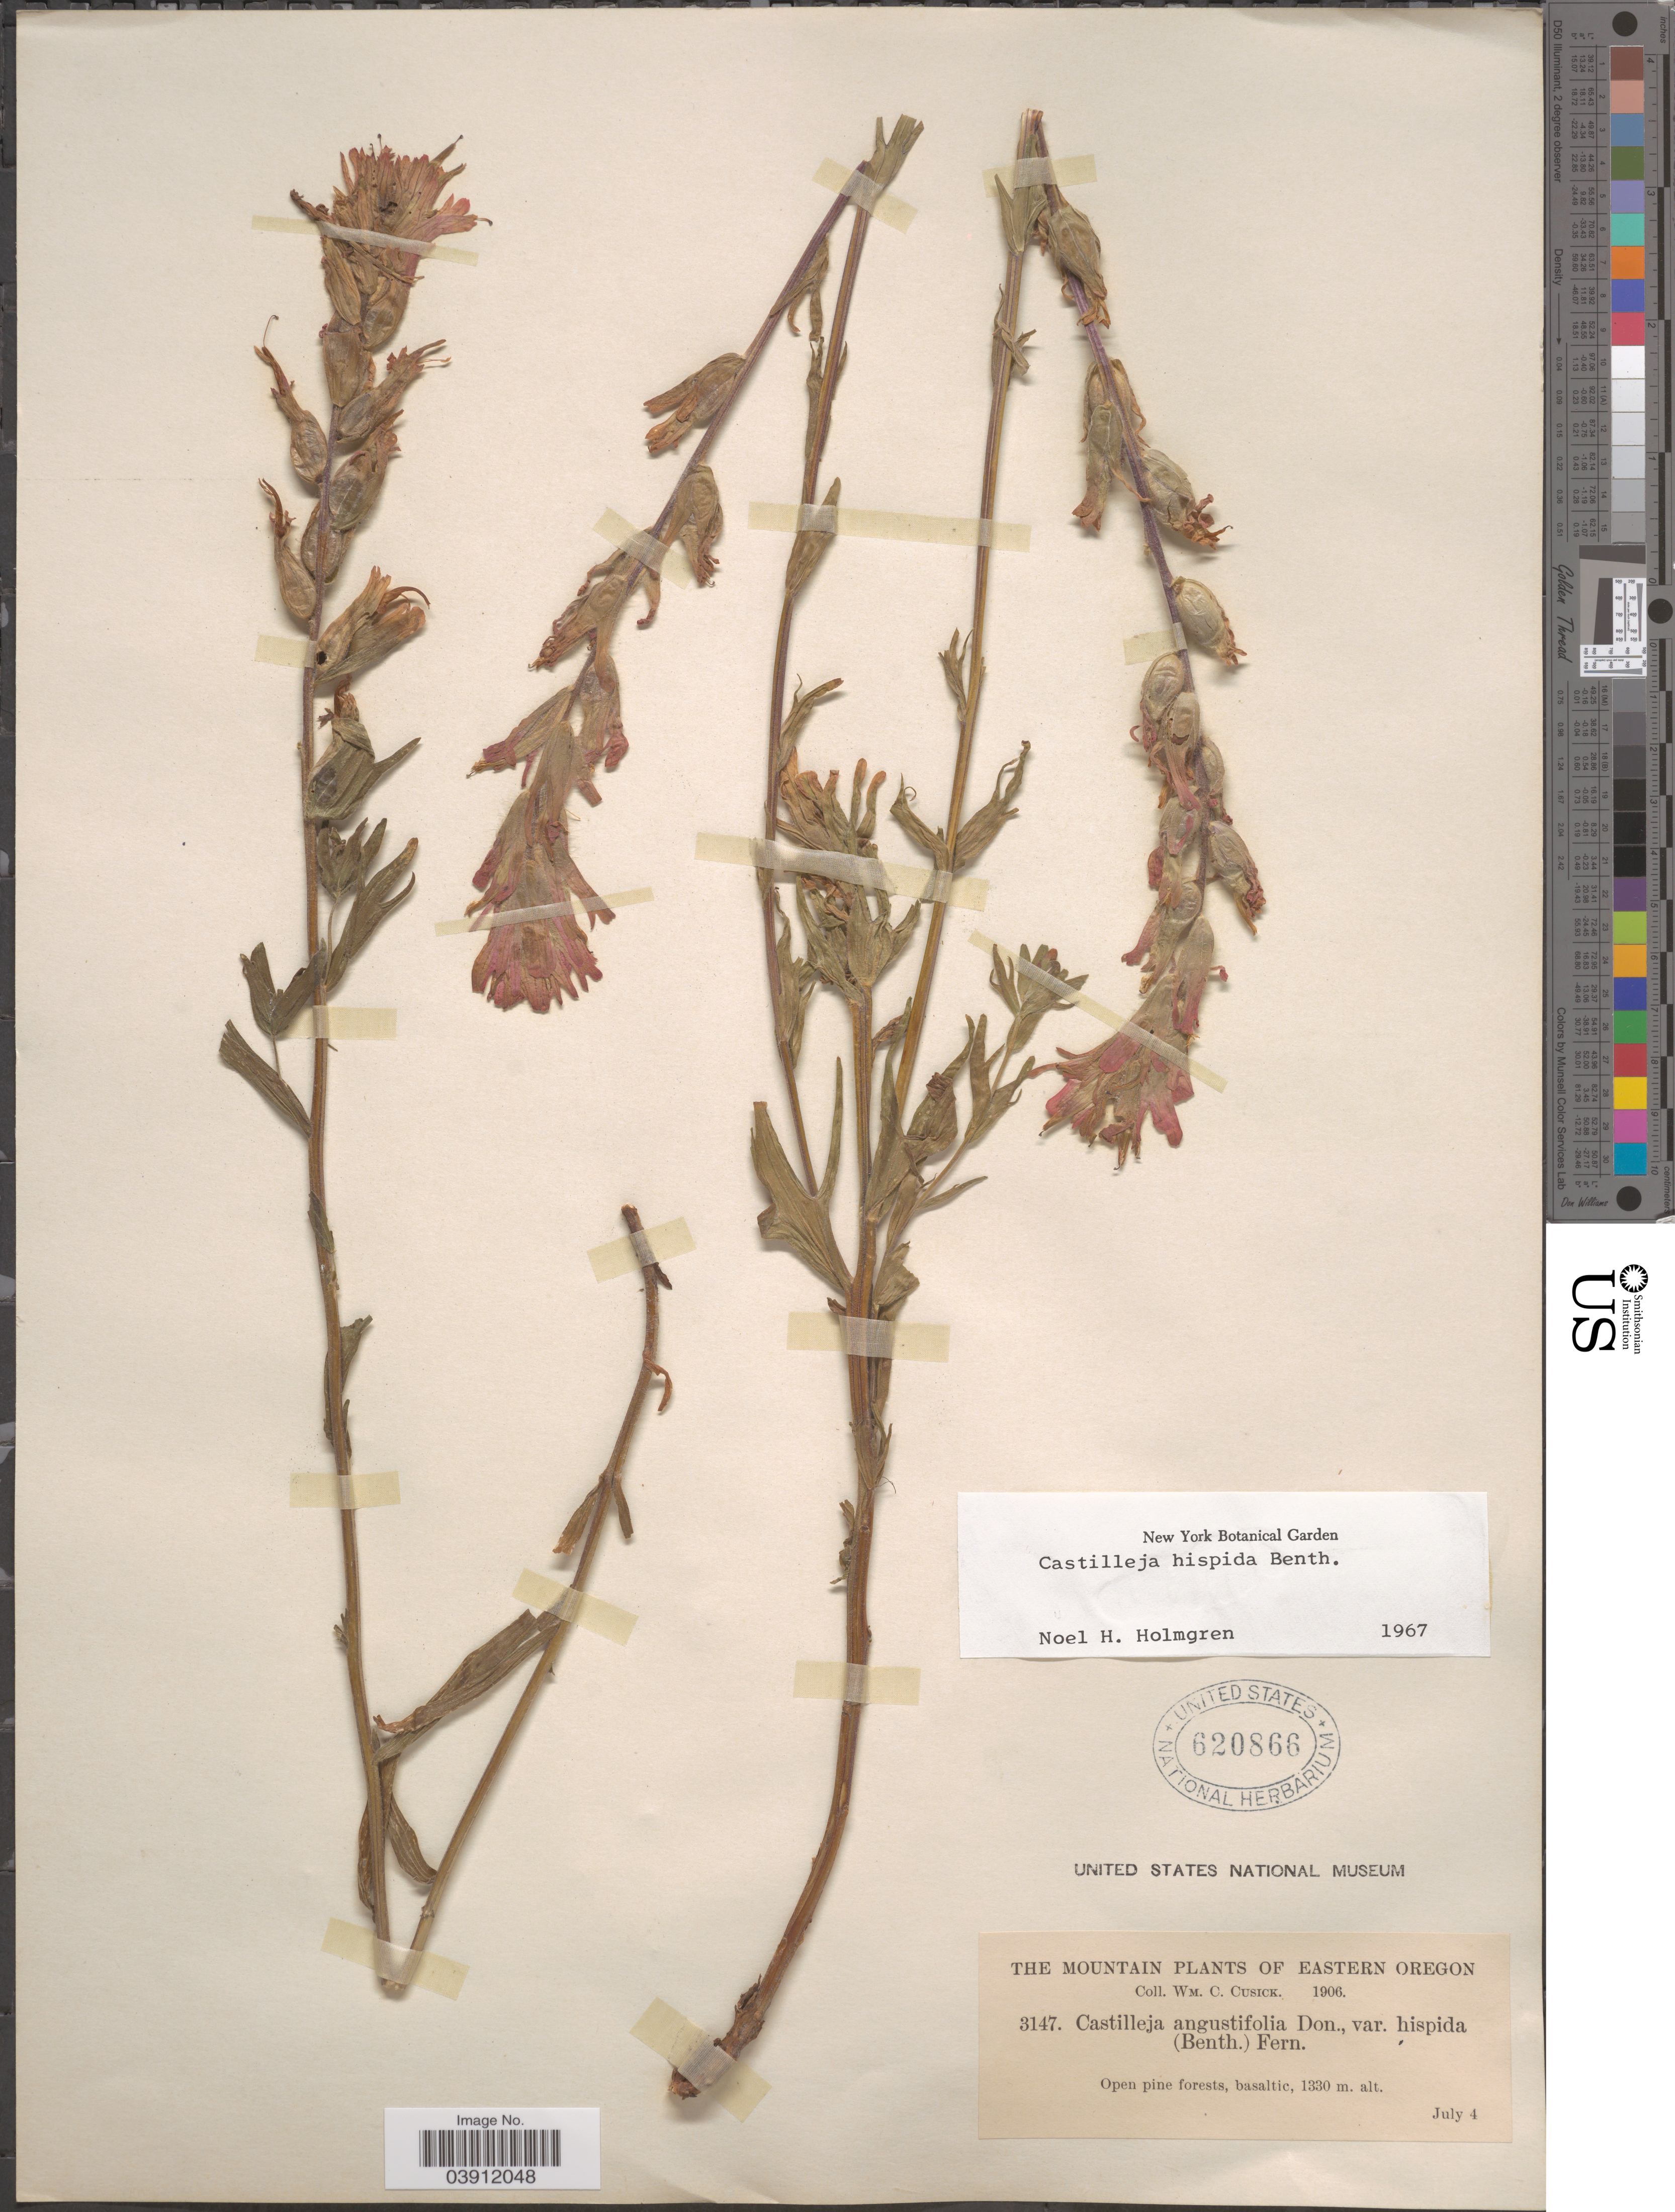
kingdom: Plantae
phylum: Tracheophyta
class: Magnoliopsida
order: Lamiales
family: Orobanchaceae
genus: Castilleja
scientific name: Castilleja hispida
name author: Benth. ex Hook.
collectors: W. C. Cusick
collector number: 3147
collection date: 1906-07-04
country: United States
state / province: Oregon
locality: The Mountain of Eastern Oregon.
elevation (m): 1330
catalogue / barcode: US 620866